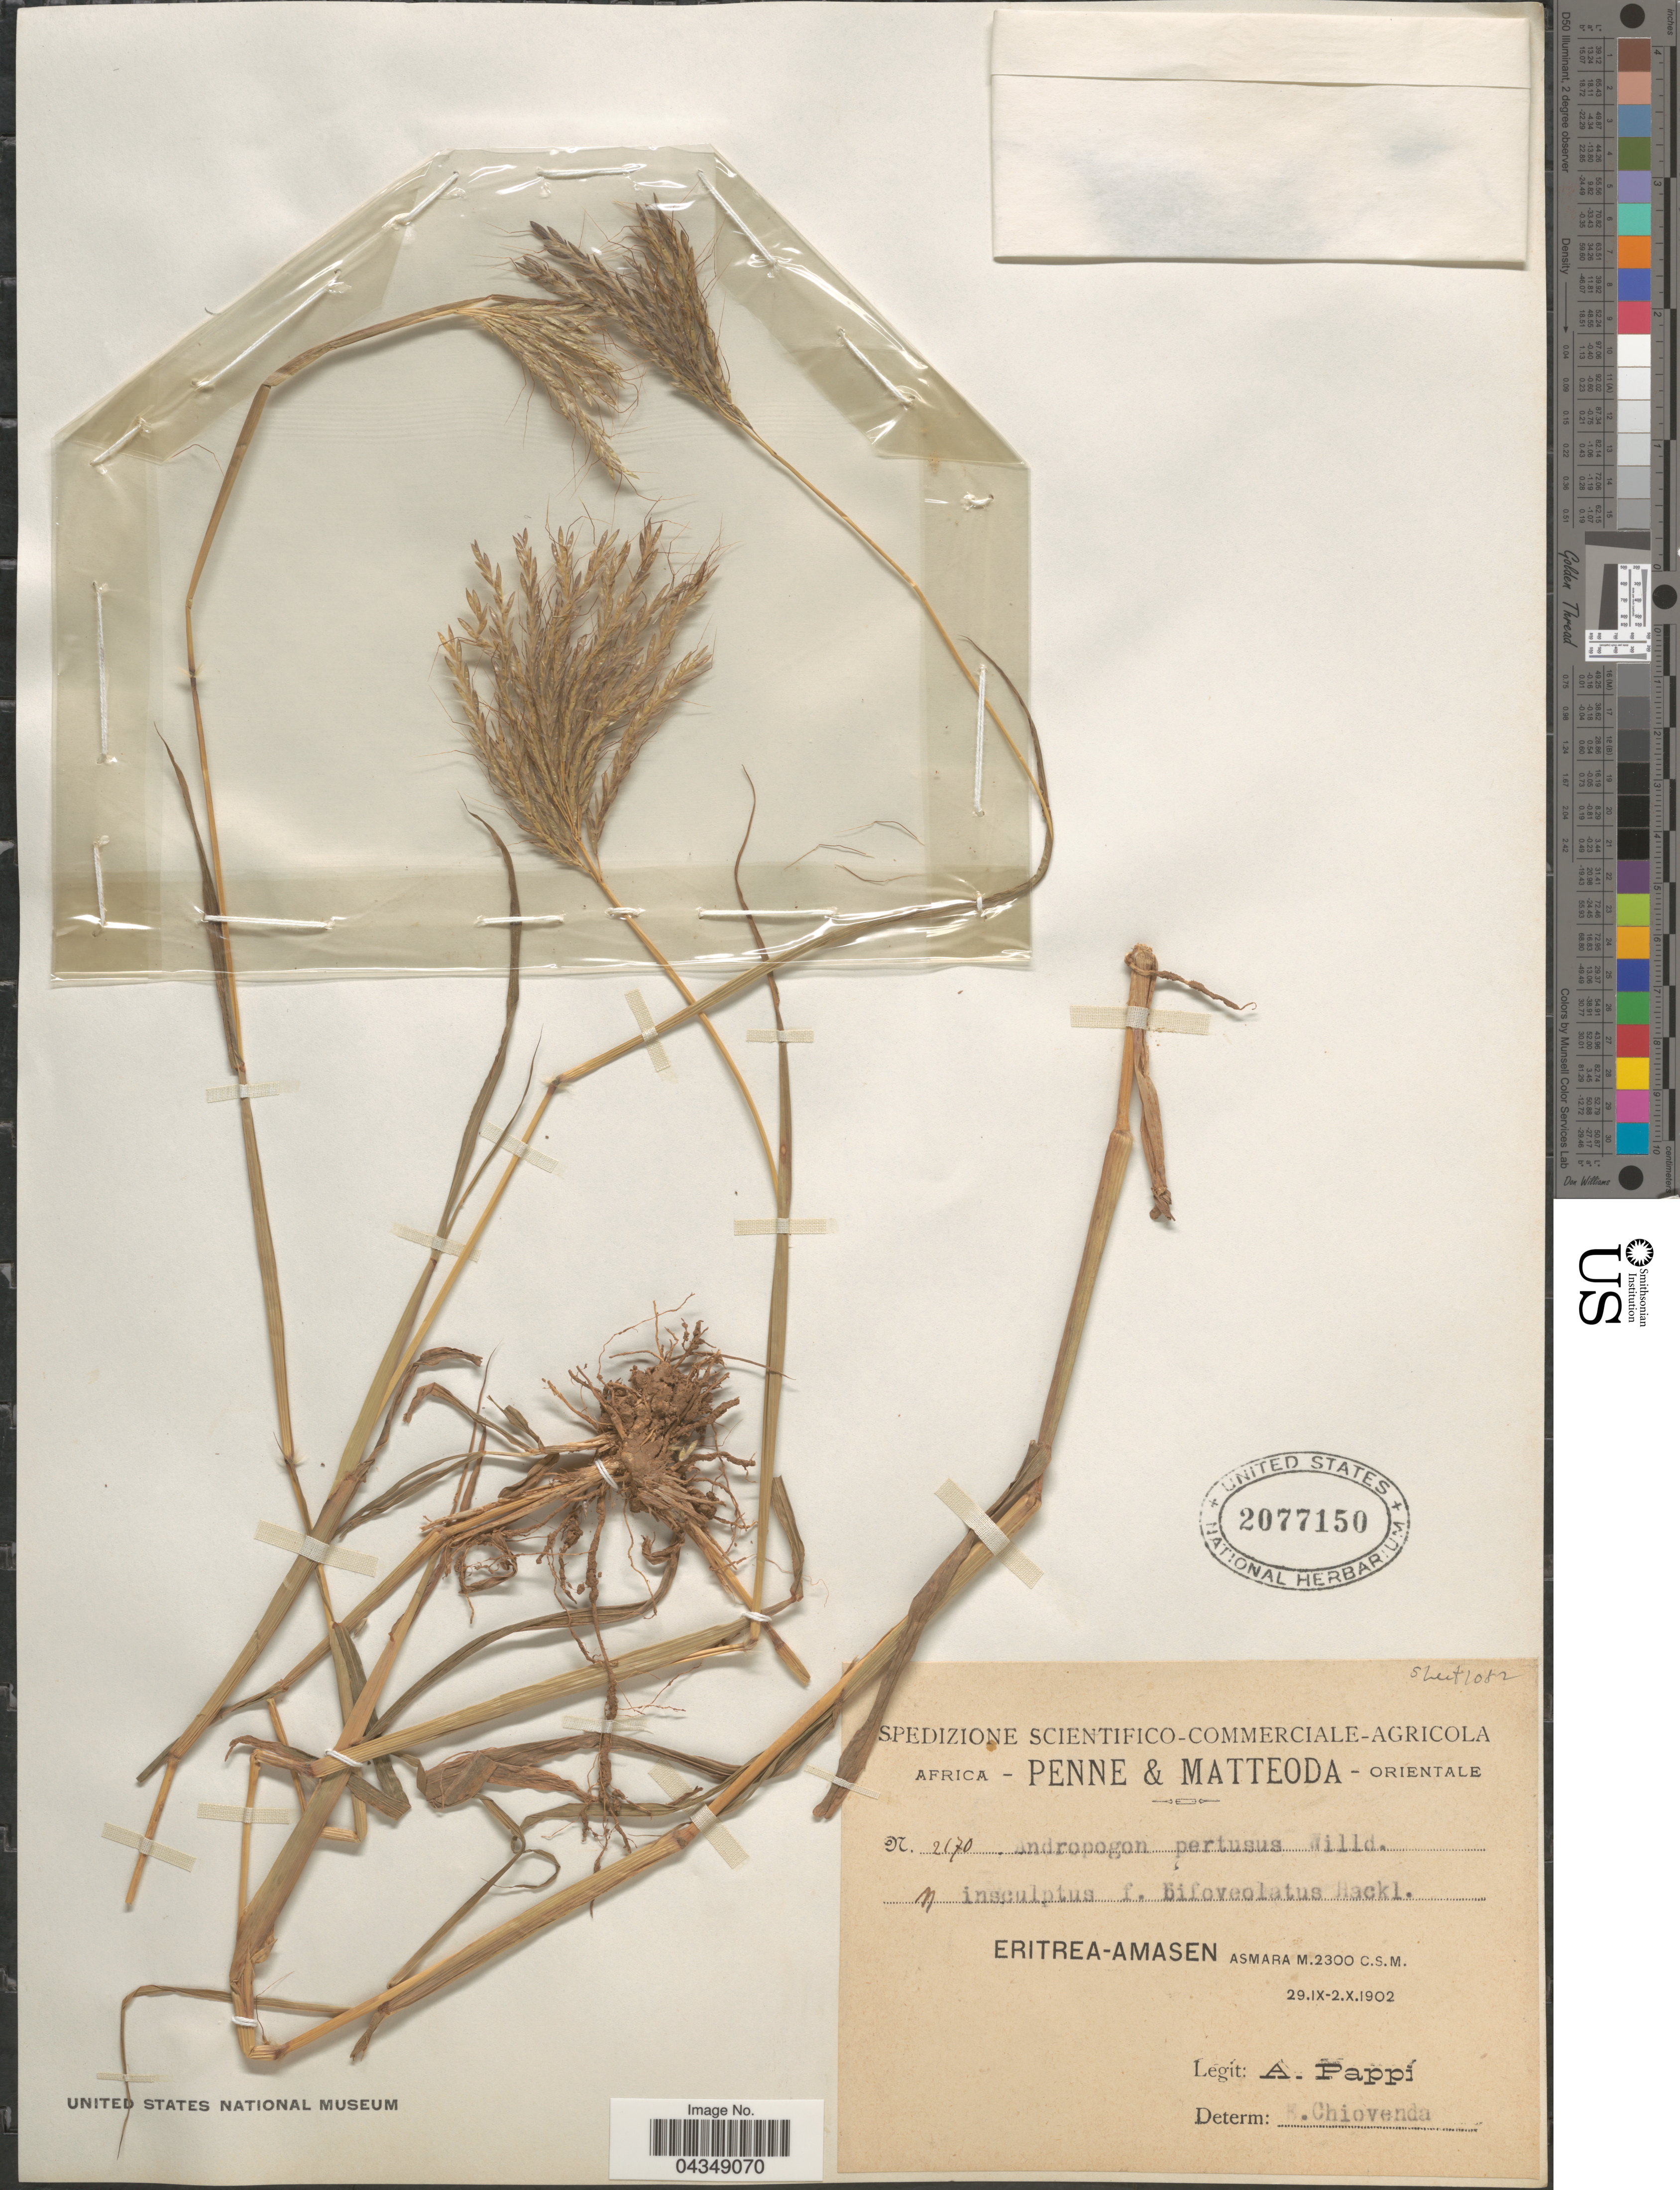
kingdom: Plantae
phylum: Tracheophyta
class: Liliopsida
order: Poales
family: Poaceae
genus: Bothriochloa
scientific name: Bothriochloa insculpta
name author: (Hochst. ex A. Rich.) A. Camus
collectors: A. Pappi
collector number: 2170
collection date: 1902-09-29/1902-10-02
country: Eritrea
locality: Africa Orientale. Eritrea-Amasen. Asmara.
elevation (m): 2300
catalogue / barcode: US 2077150